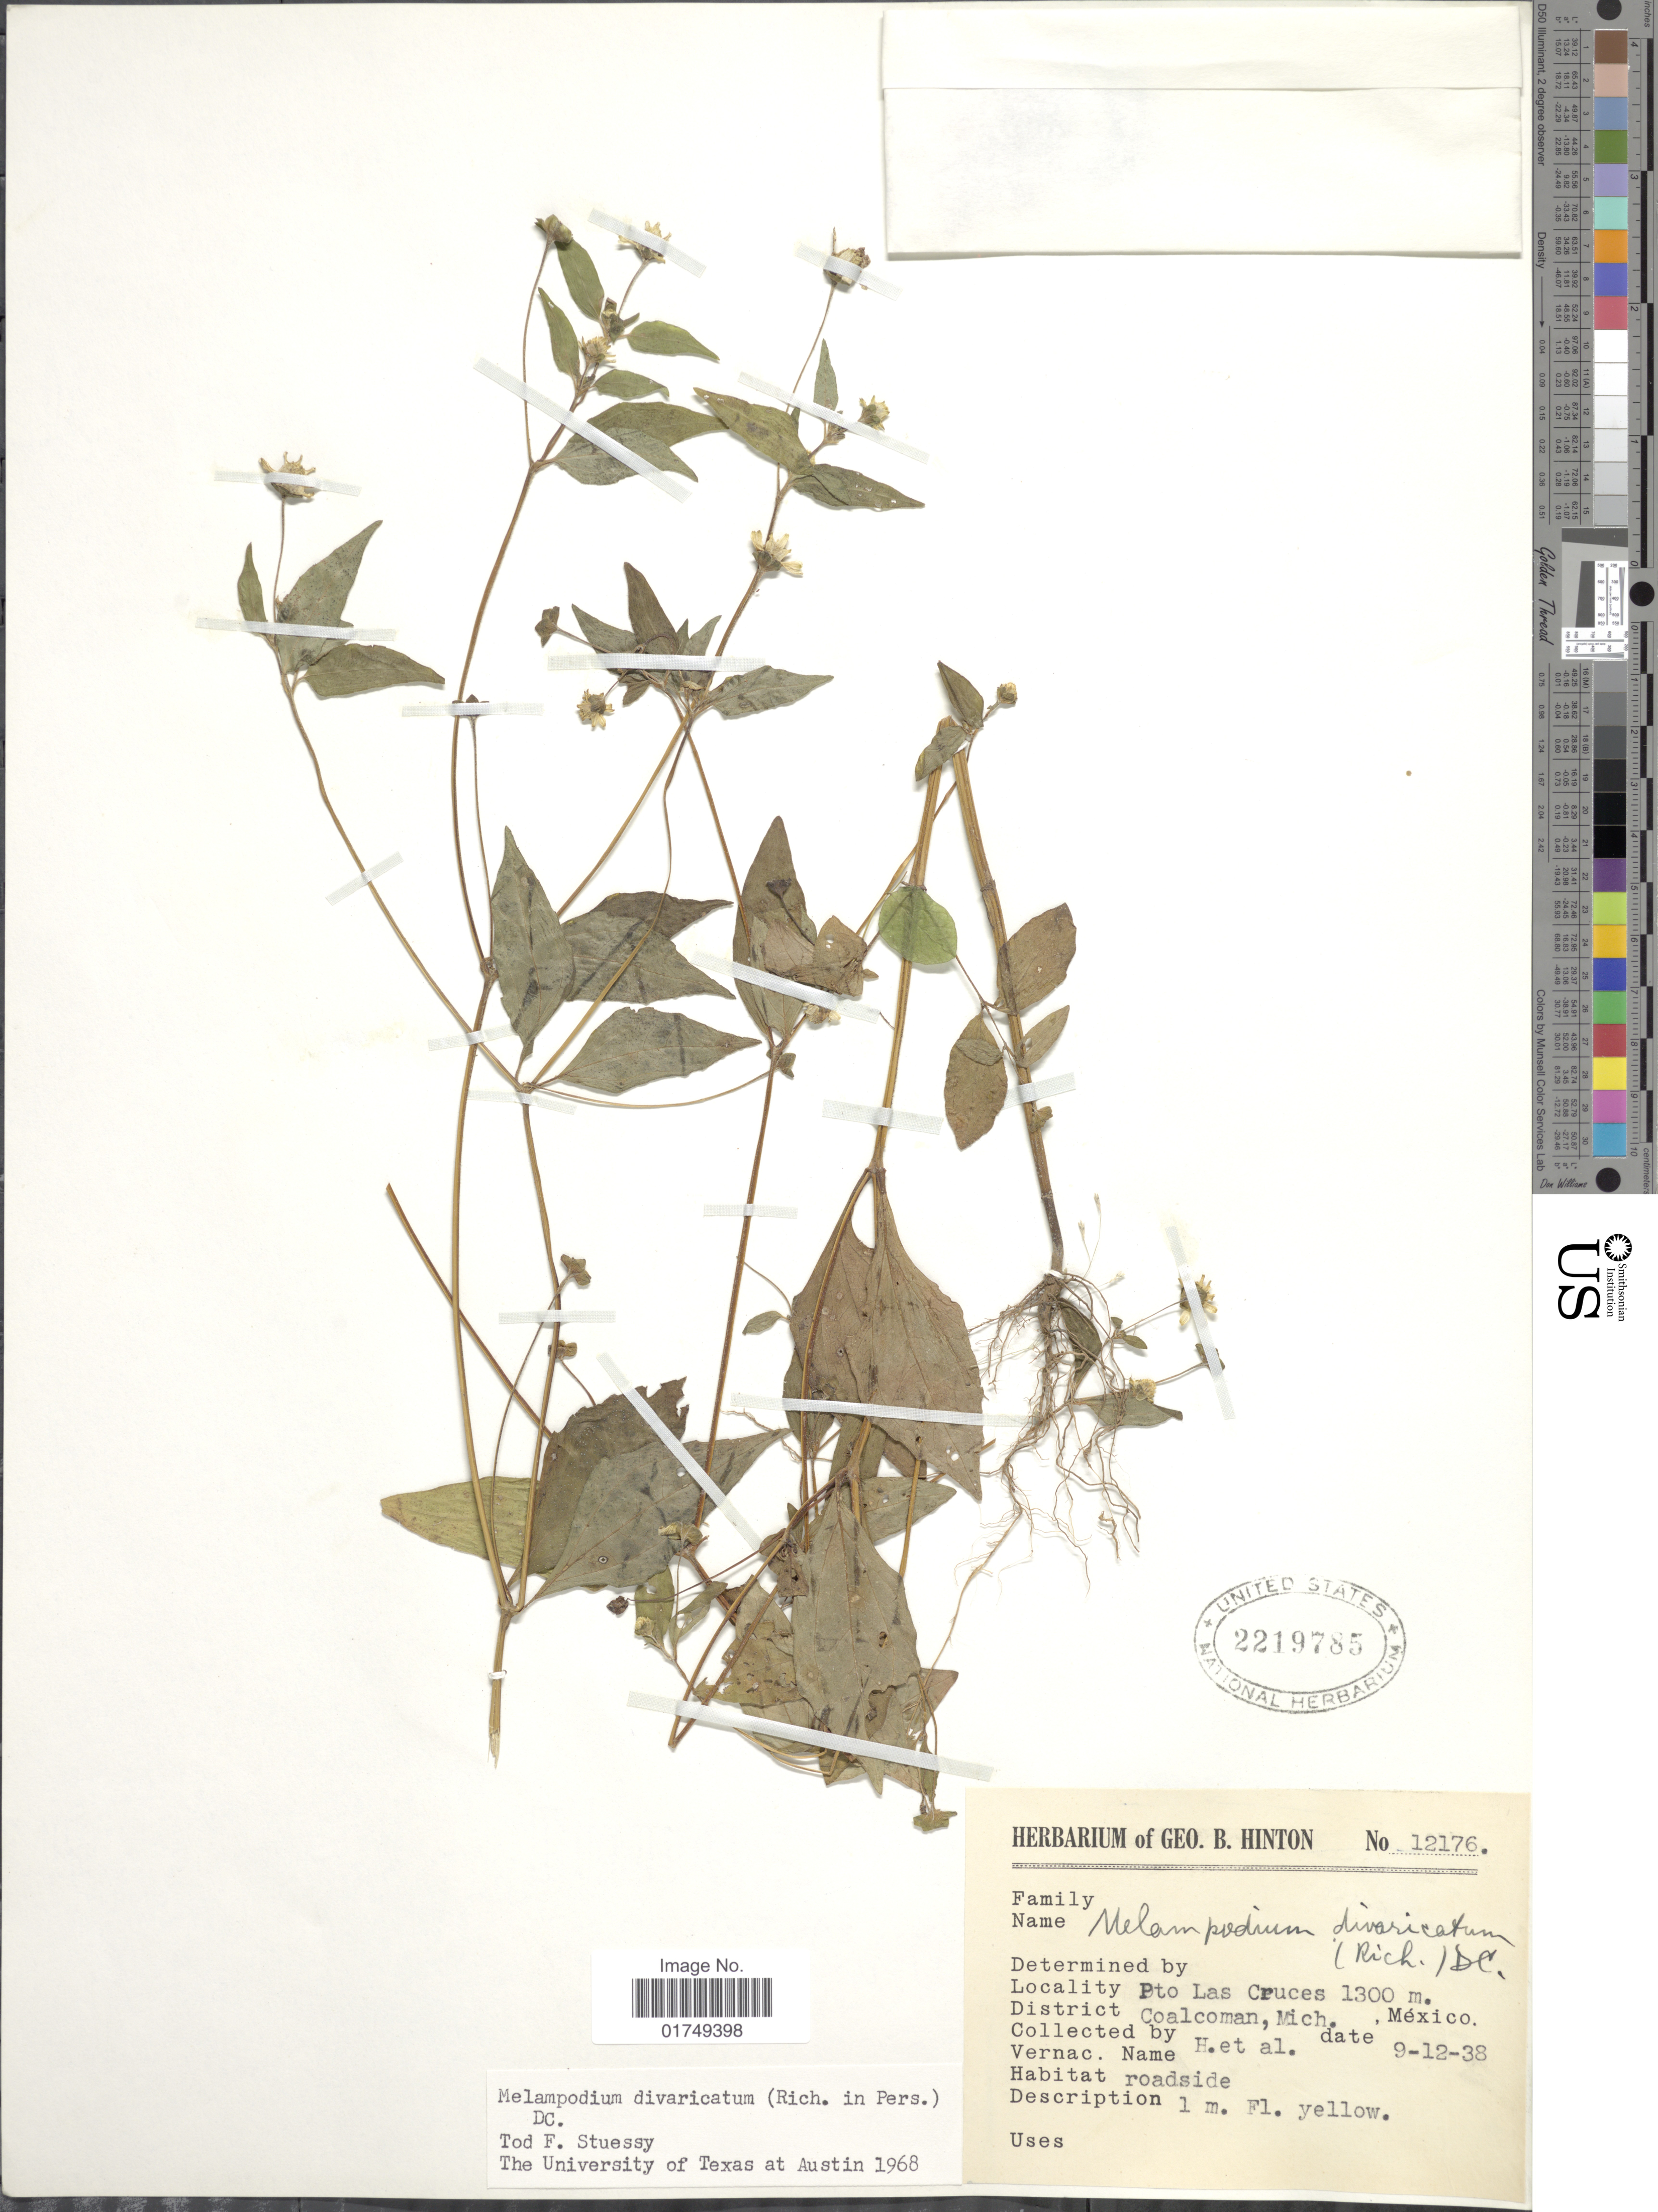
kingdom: Plantae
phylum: Tracheophyta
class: Magnoliopsida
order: Asterales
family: Asteraceae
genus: Melampodium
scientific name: Melampodium divaricatum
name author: (Rich.) DC.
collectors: G. B. Hinton & et al.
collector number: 12176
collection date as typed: Transcribed d/m/y: 12/9/38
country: Mexico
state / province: Michoacán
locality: Pto Las Cruces, District Coalcoman, Mich.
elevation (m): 1300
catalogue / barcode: US 2219785